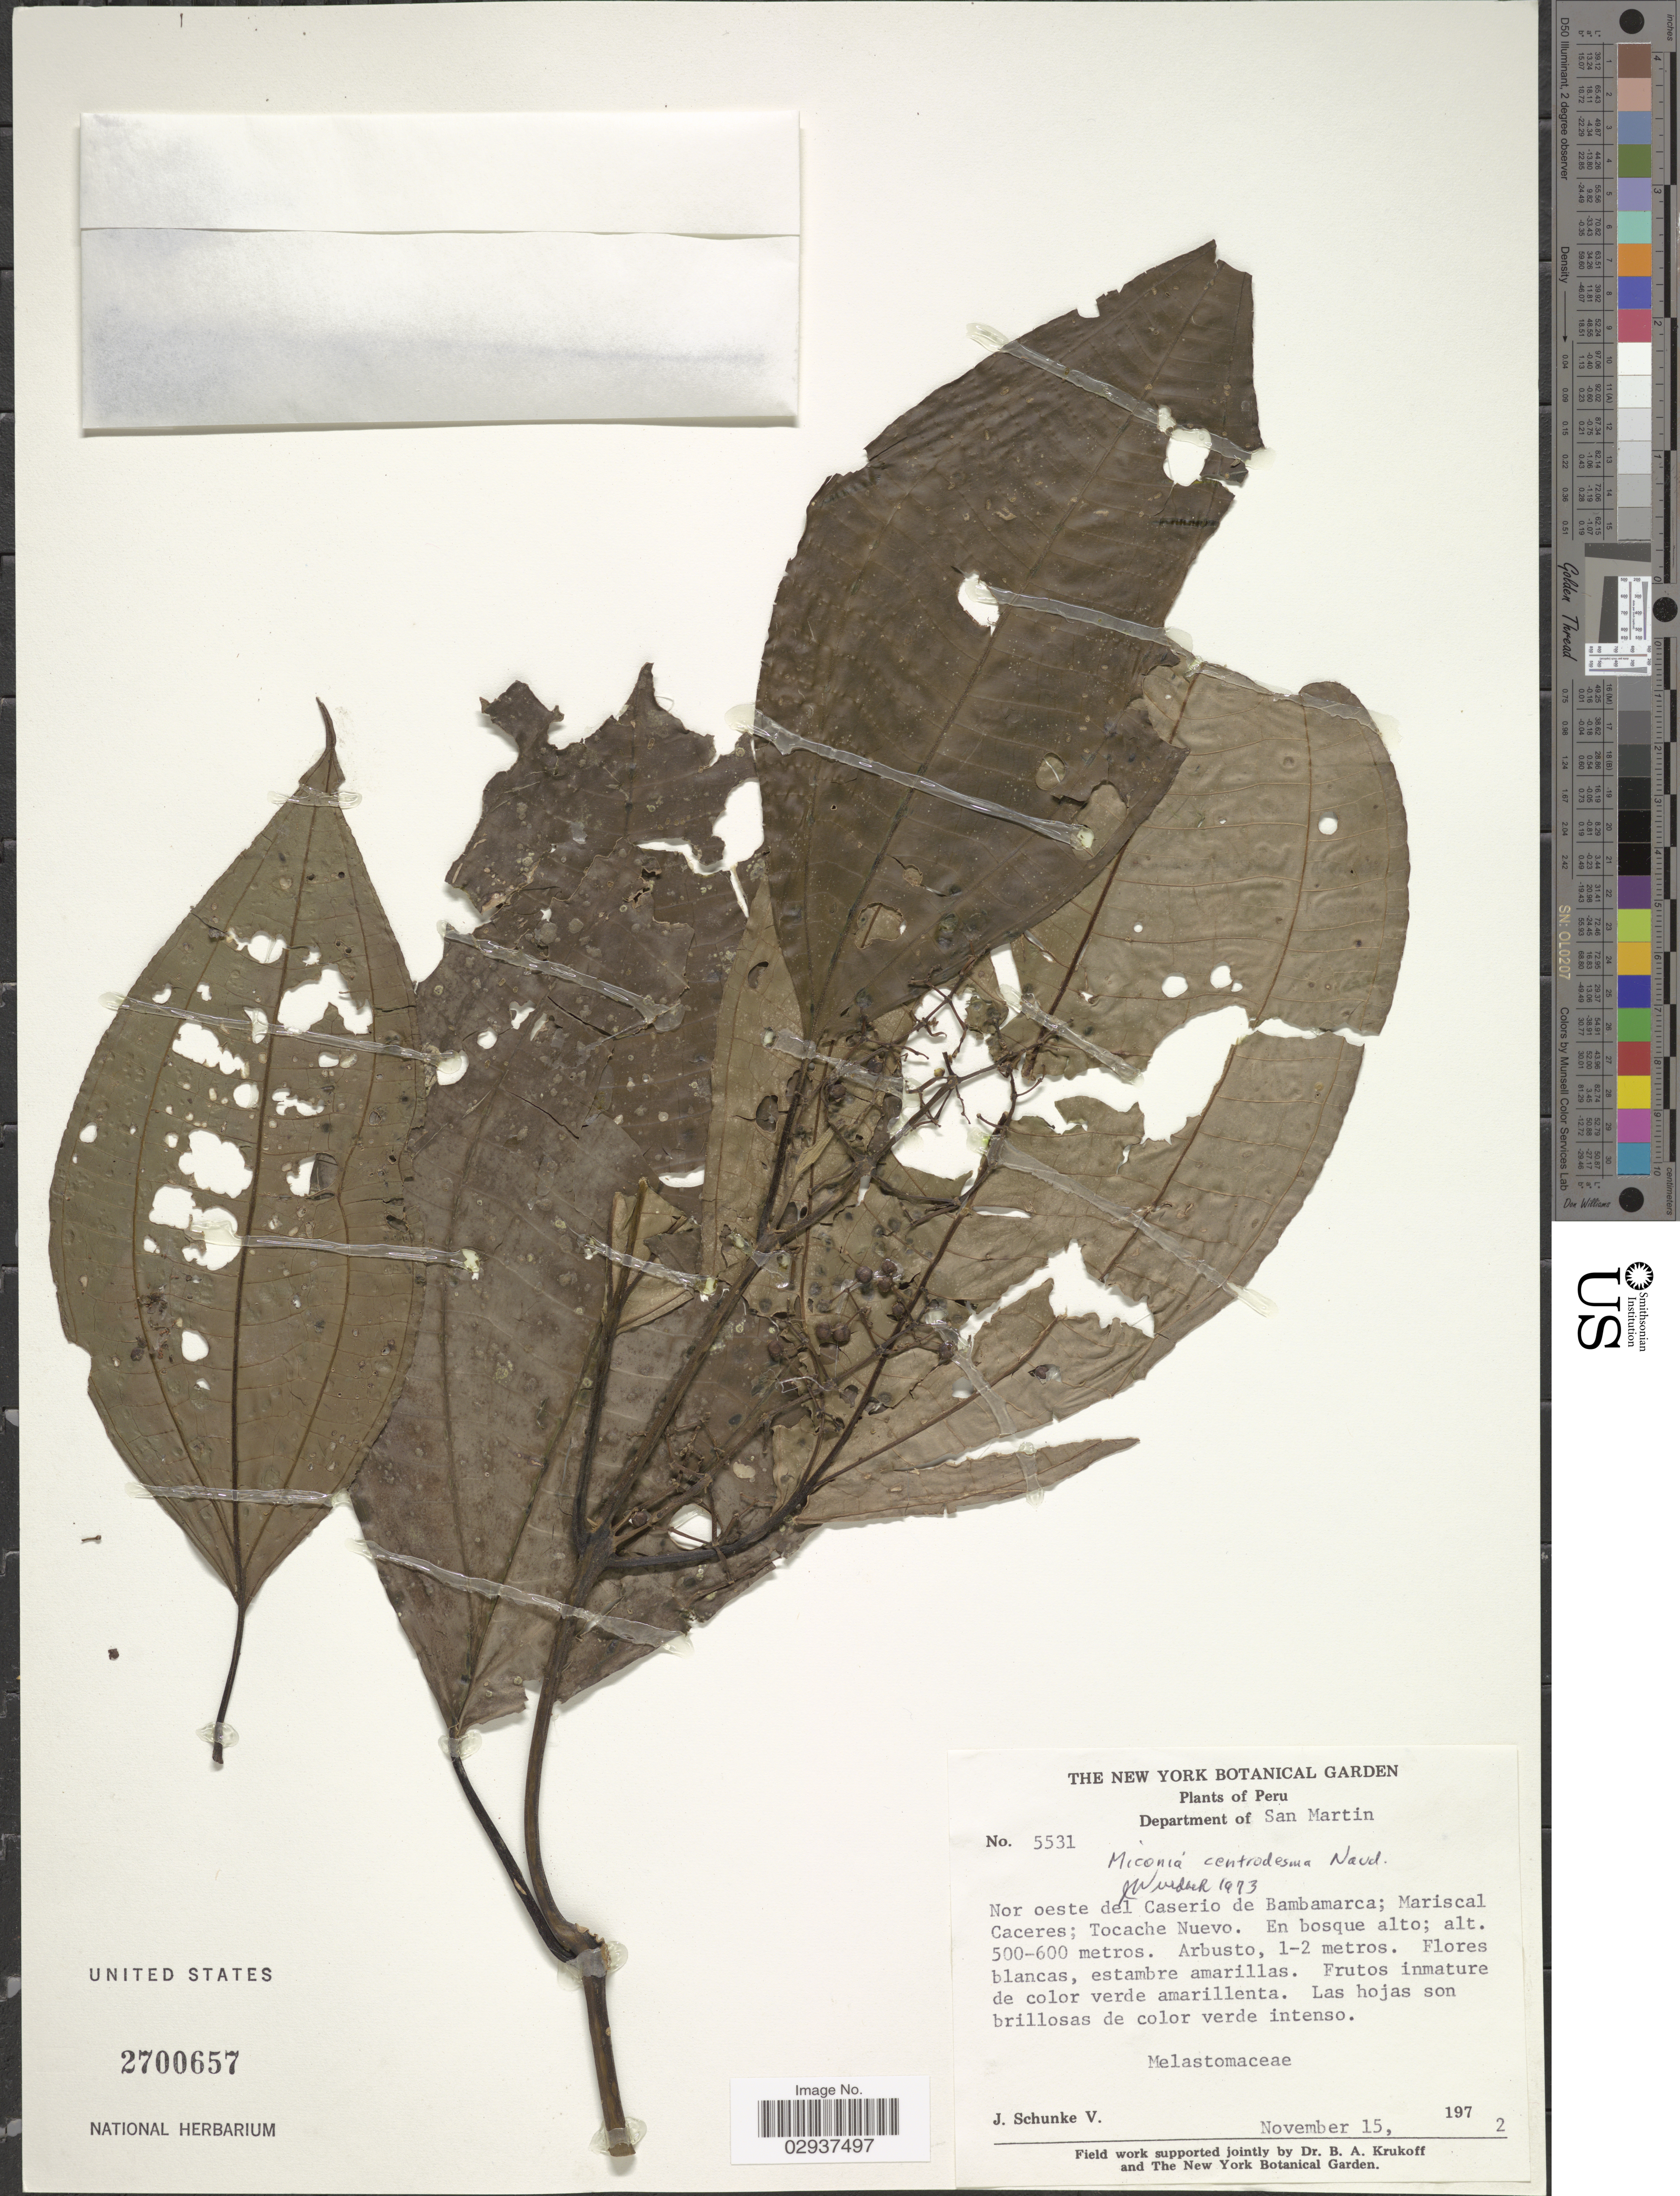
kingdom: Plantae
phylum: Tracheophyta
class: Magnoliopsida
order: Myrtales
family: Melastomataceae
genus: Miconia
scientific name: Miconia centrodesma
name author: Naudin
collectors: J. Schunke Vigo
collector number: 5531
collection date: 1972-11-15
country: Peru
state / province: San Martín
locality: Department of San Martin. Noe oeste del Caserio de Bambamarca; Mariscal Caceres; Tocache Nuevo.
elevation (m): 500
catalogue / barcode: US 2700657